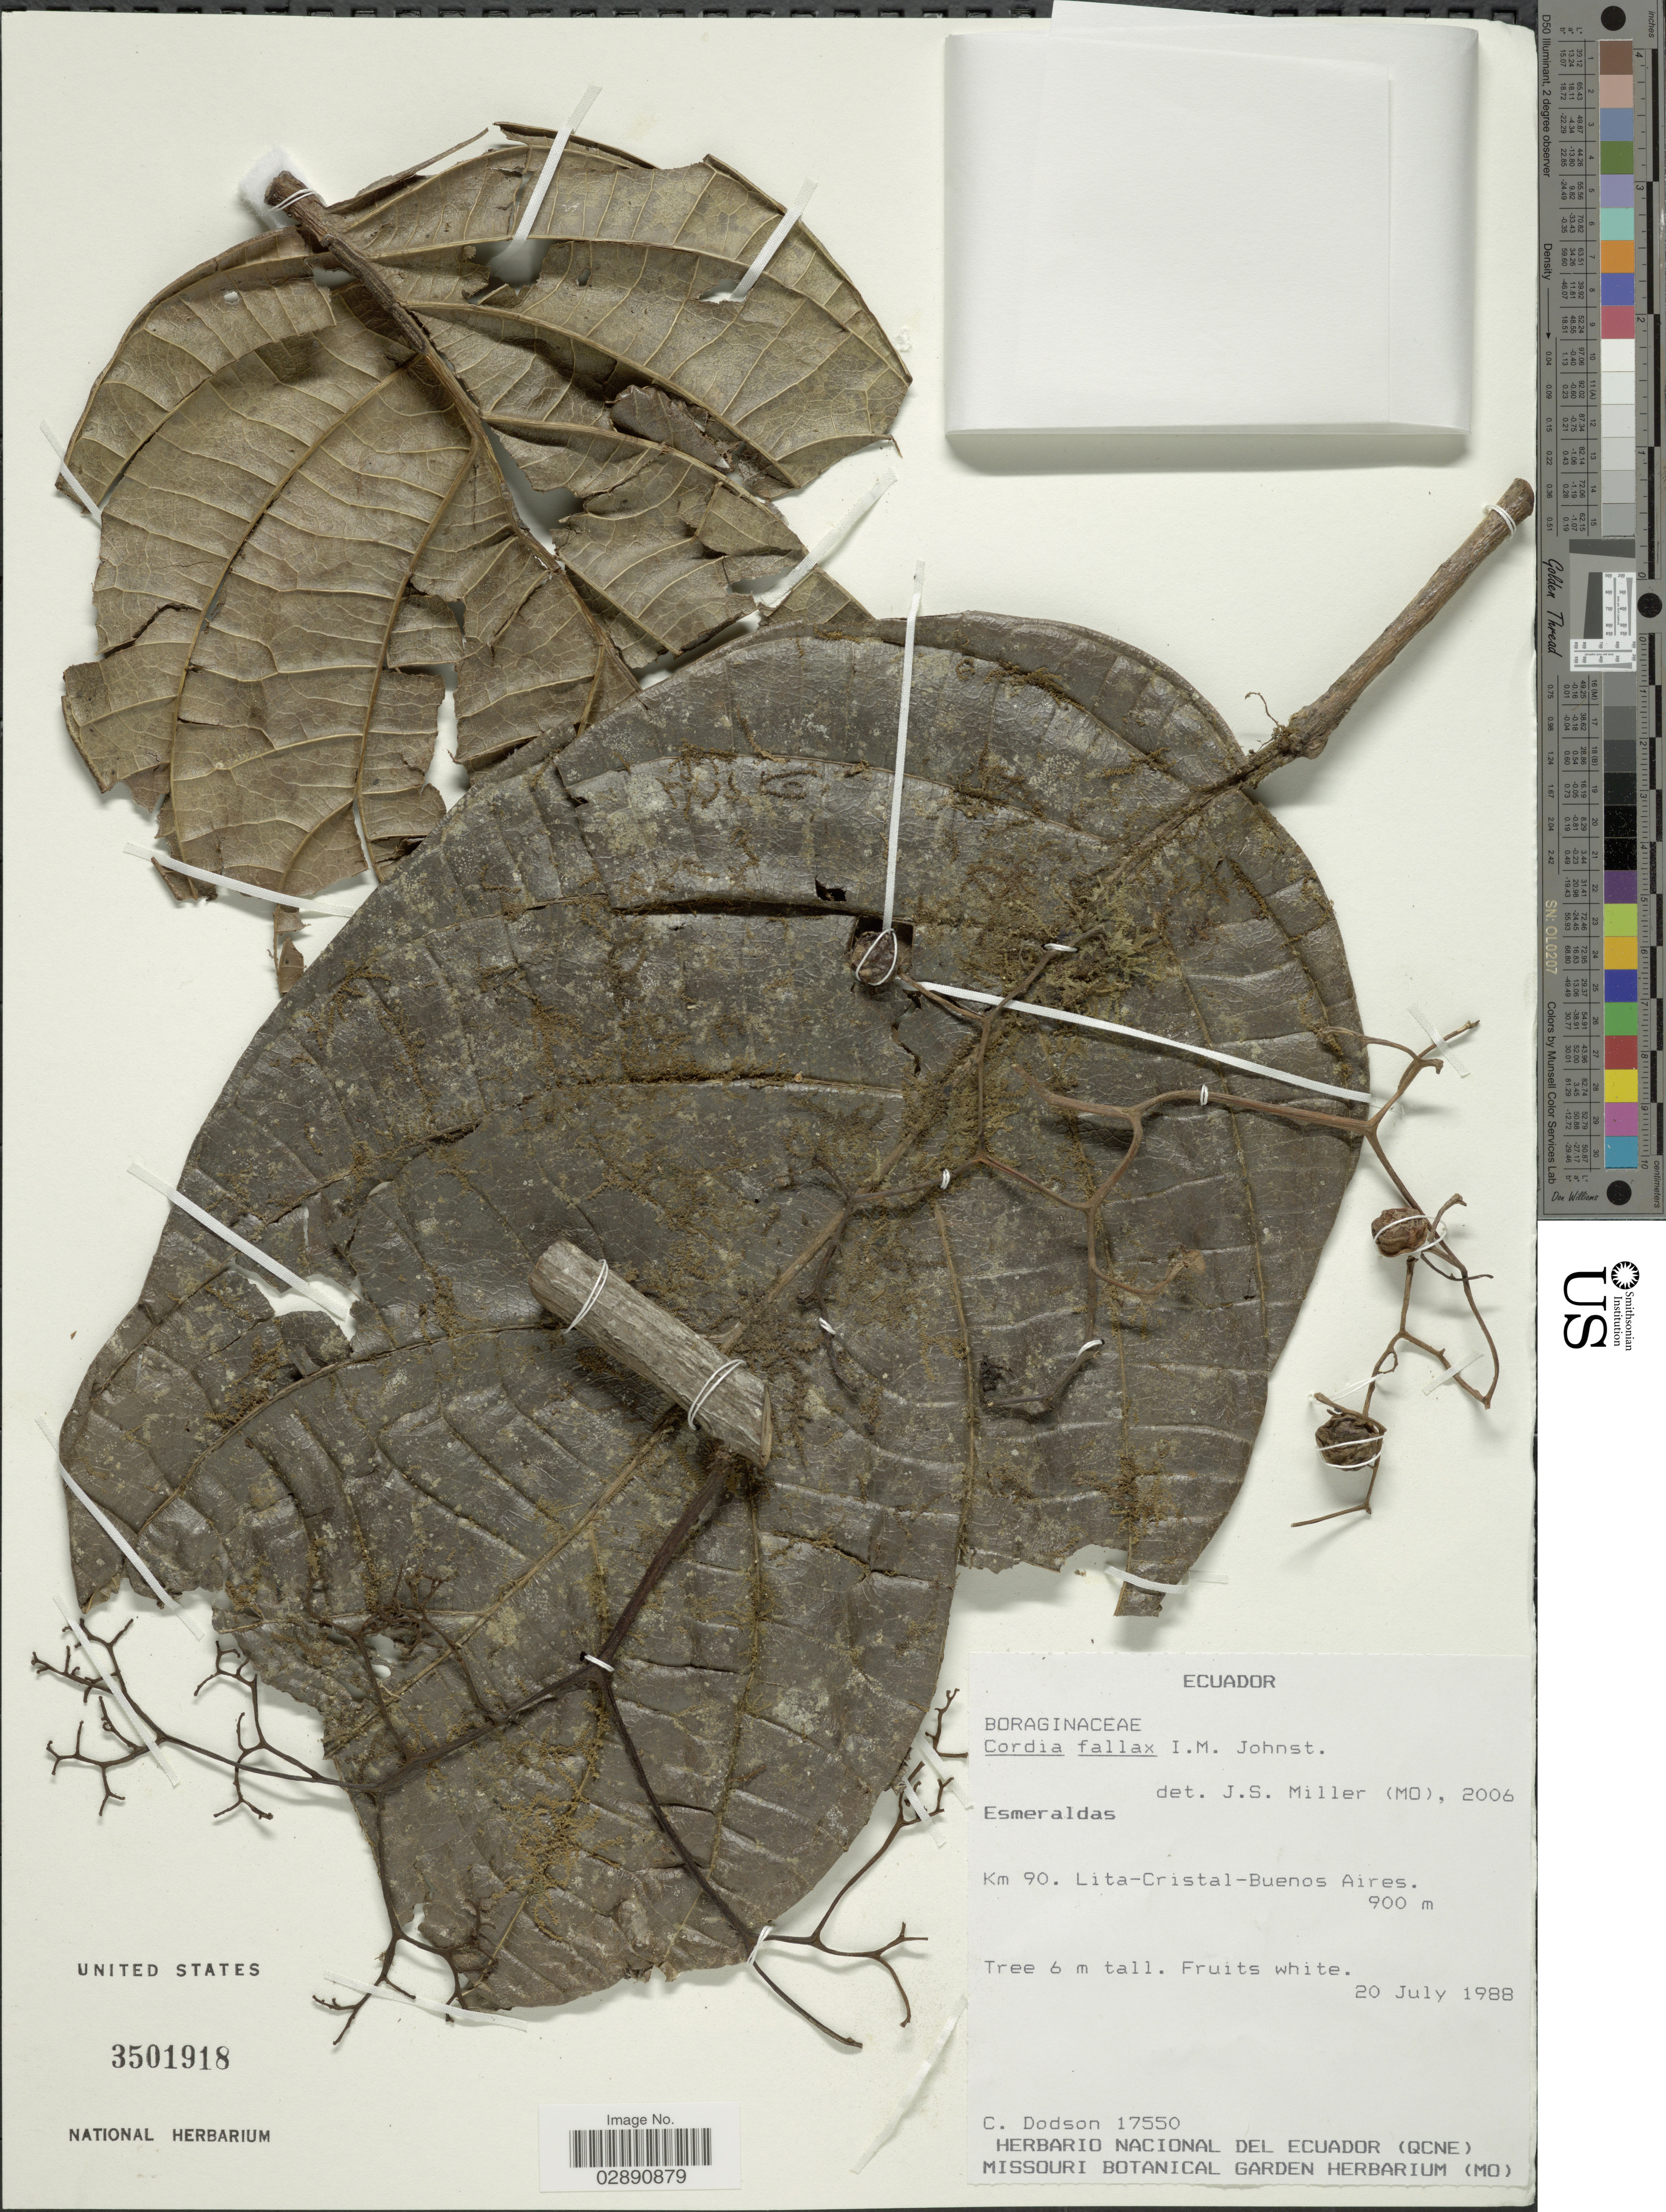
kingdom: Plantae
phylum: Tracheophyta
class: Magnoliopsida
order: Boraginales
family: Cordiaceae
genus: Cordia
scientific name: Cordia fallax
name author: I.M. Johnst.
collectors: C. Dodson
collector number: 17550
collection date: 1988-07-20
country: Ecuador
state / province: Esmeraldas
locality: Km 90. Lita-Cristal-Buenos Aires.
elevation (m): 900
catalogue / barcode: US 3501918